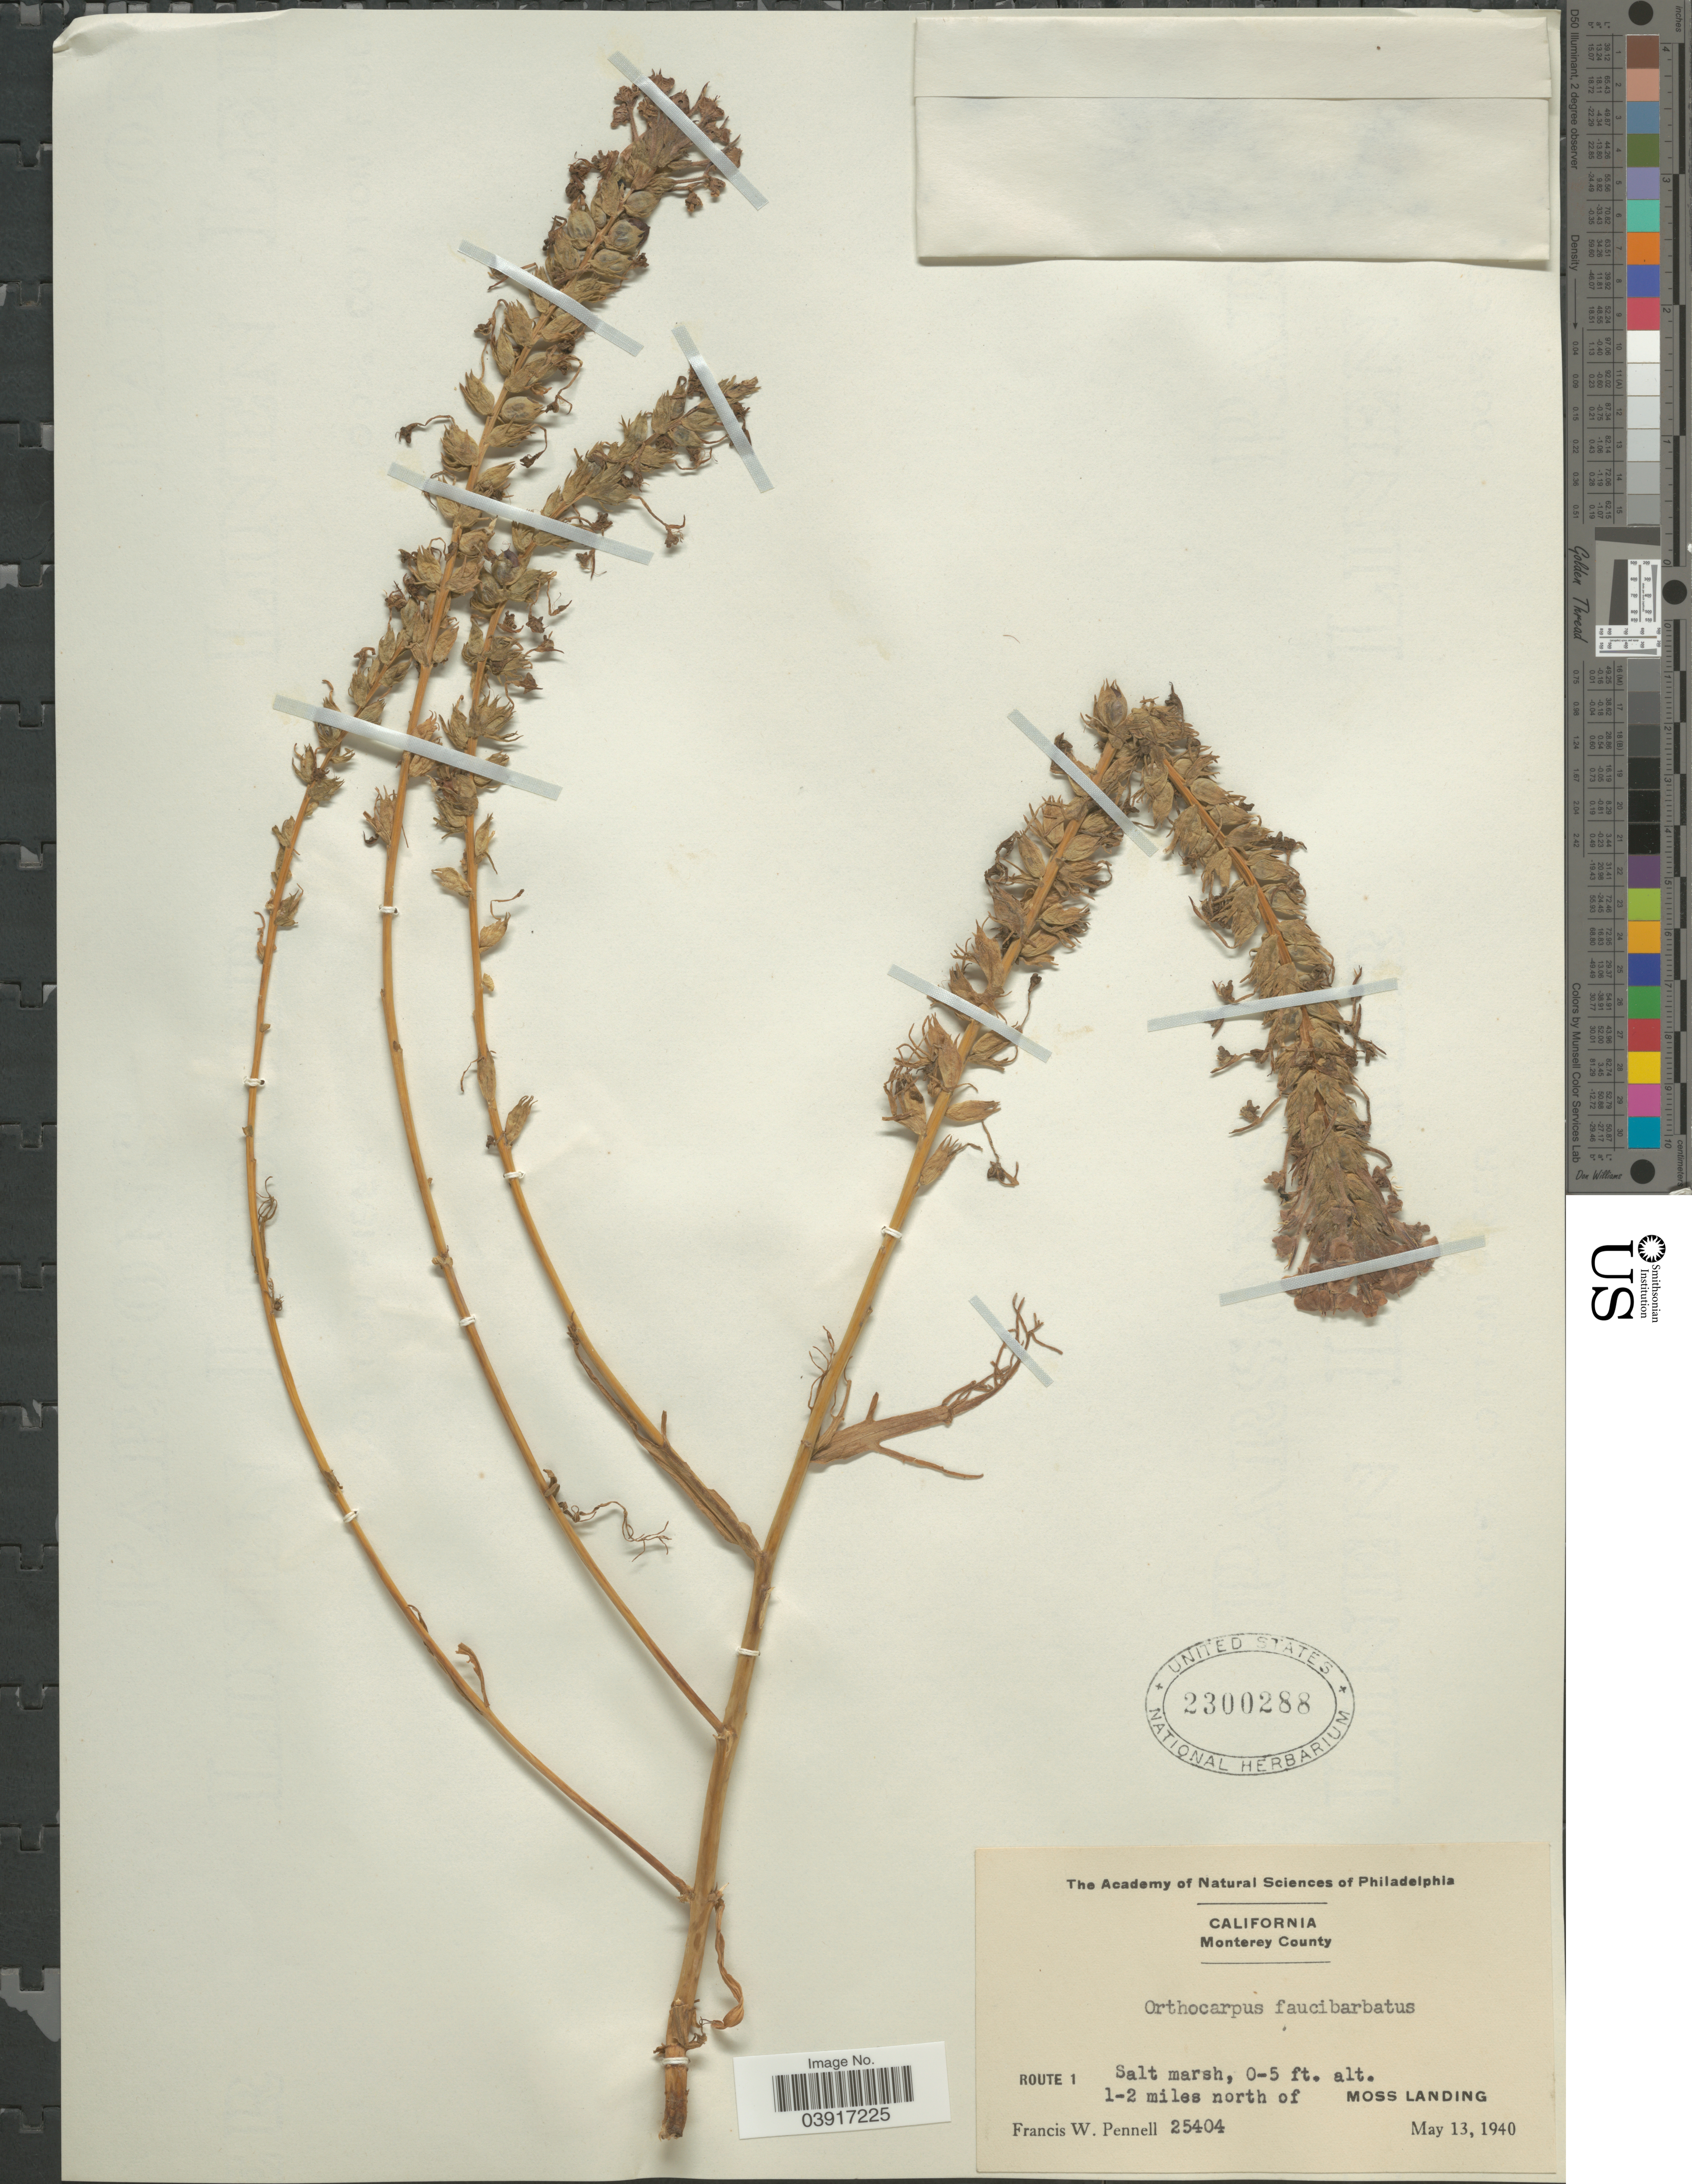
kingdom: Plantae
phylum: Tracheophyta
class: Magnoliopsida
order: Lamiales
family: Orobanchaceae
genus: Orthocarpus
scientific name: Orthocarpus faucibarbatus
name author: A. Gray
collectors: F. W. Pennell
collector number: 25404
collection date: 1940-05-13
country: United States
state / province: California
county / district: Monterey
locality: Monterey County. Route 1, 1-2 miles north of Moss Landing.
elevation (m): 0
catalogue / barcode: US 2300288